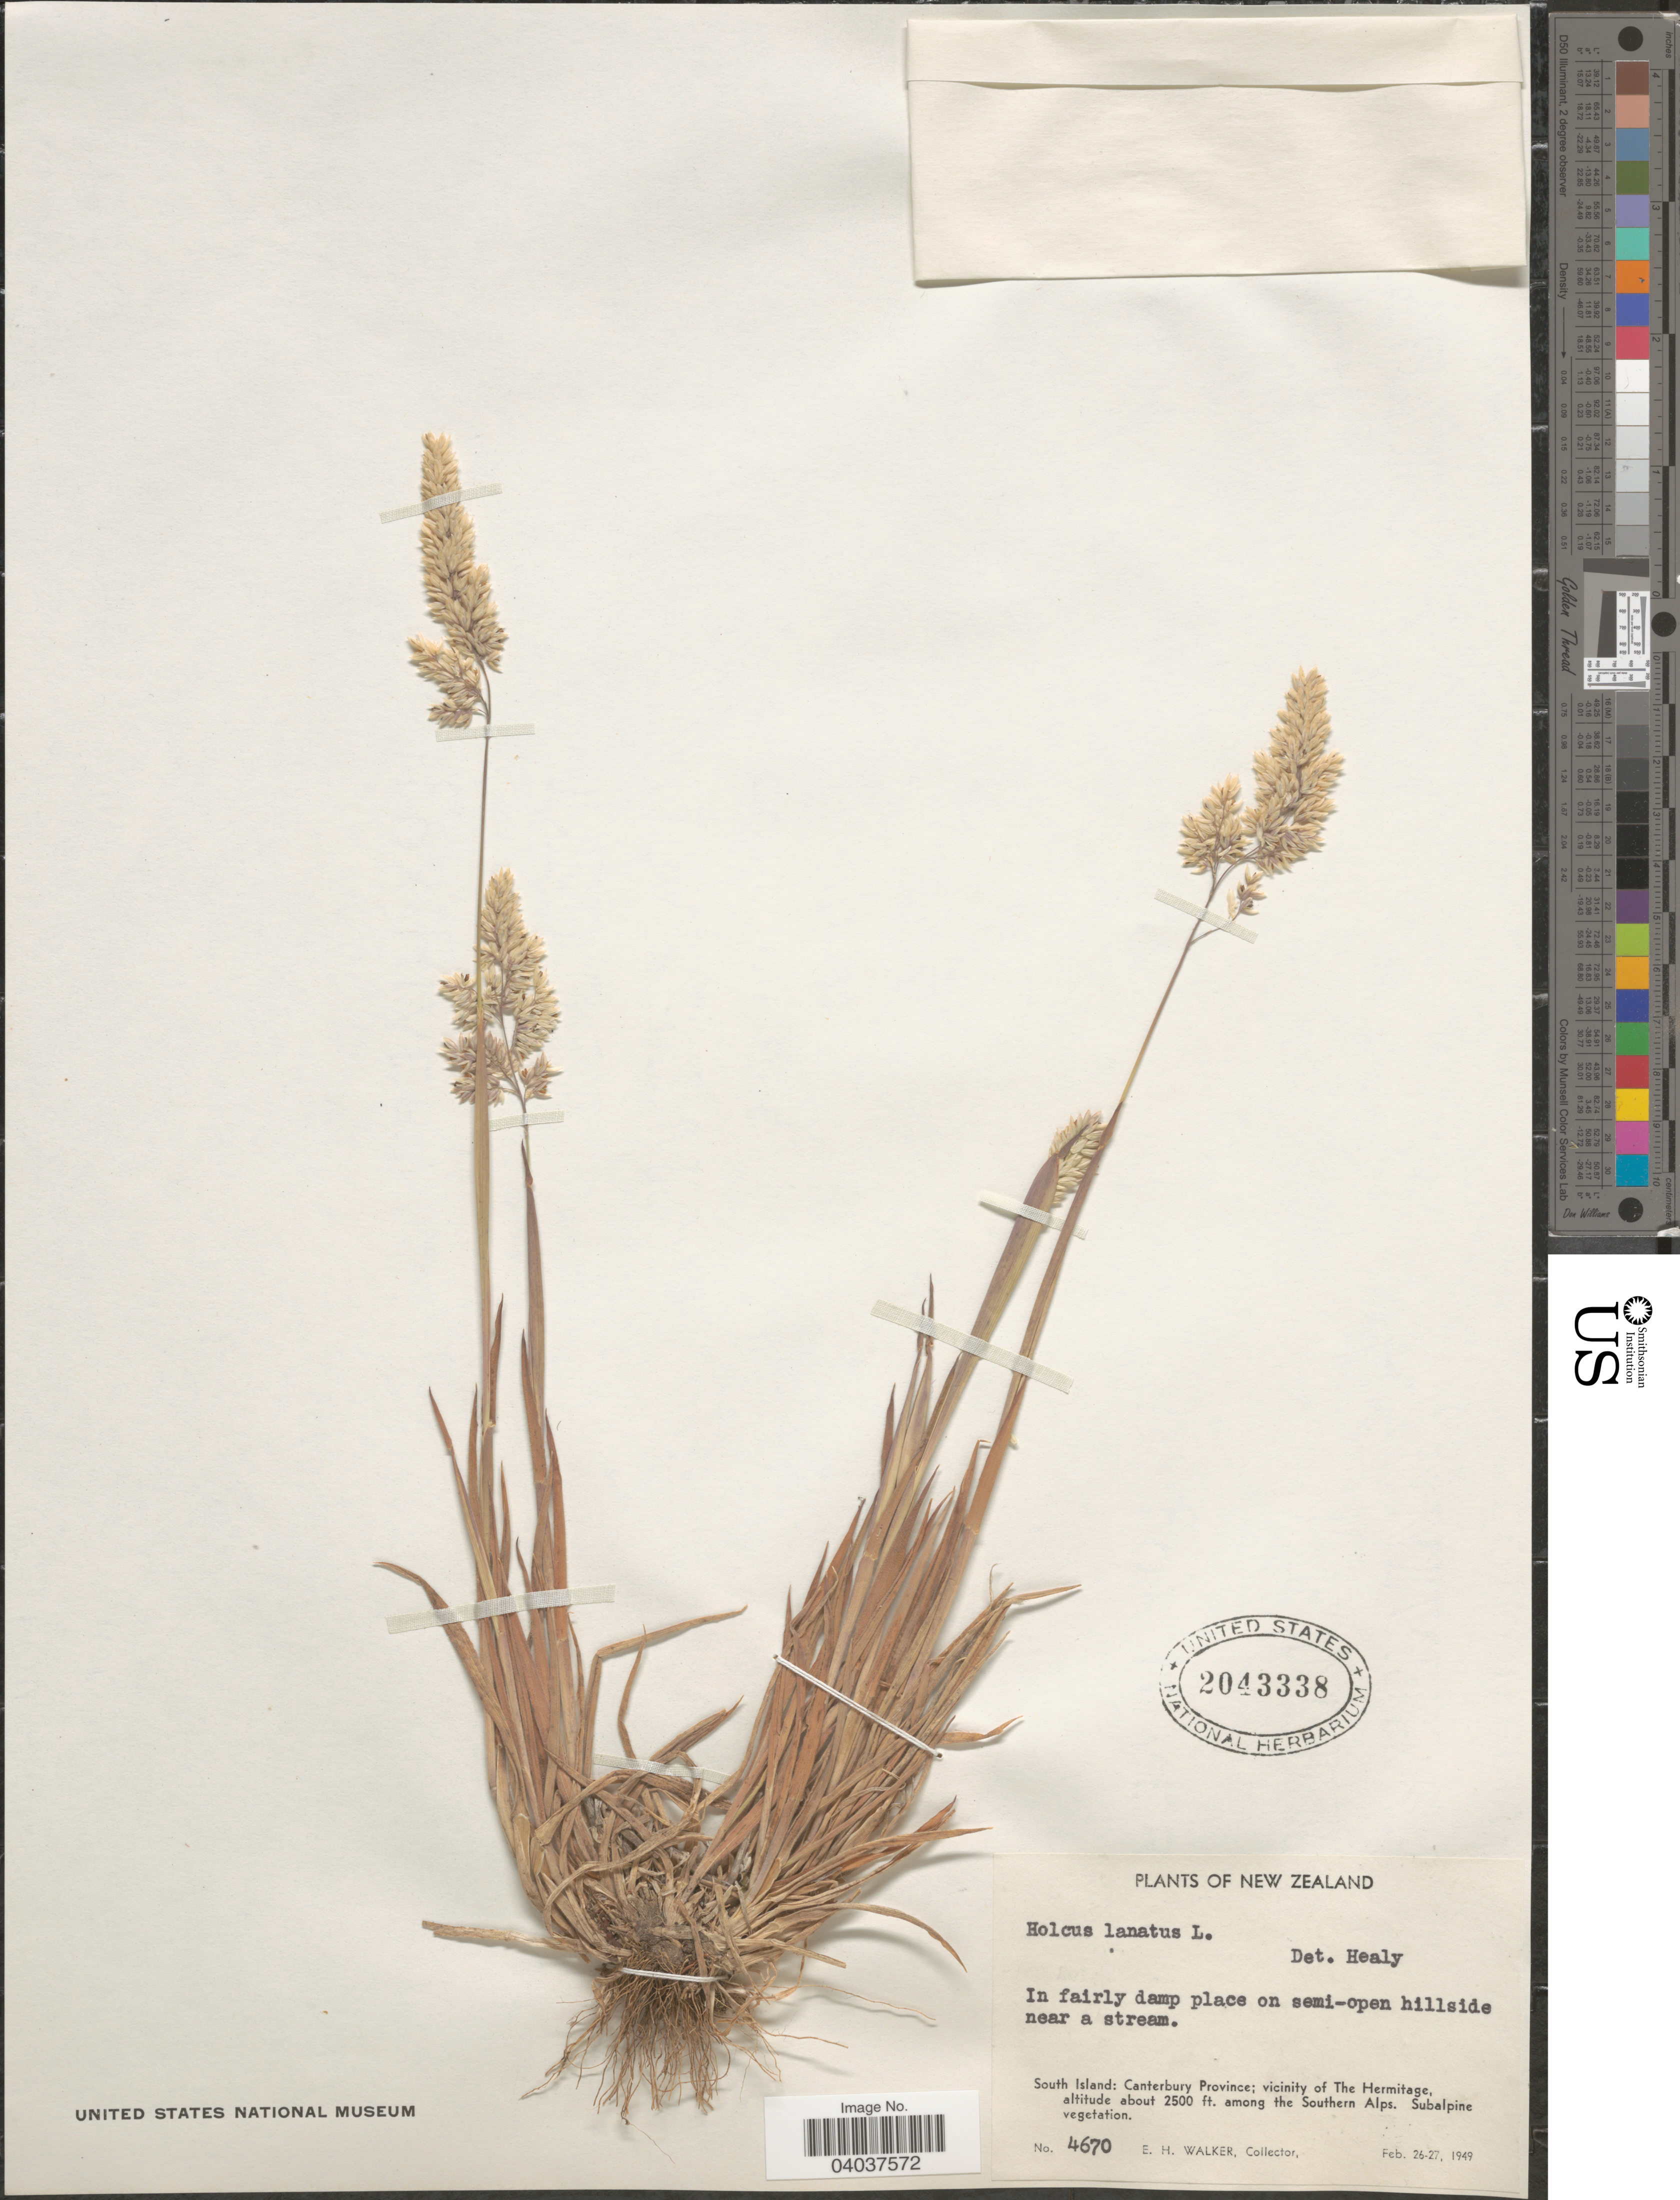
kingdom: Plantae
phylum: Tracheophyta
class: Liliopsida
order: Poales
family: Poaceae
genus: Holcus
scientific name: Holcus lanatus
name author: L.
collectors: E. H. Walker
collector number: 4670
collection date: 1949-02-26/1949-02-27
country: New Zealand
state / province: Canterbury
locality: South Island: vicinity of The Hermitage, among the Southern Alps. Subalpine vegetation.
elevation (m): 762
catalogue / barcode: US 2043338